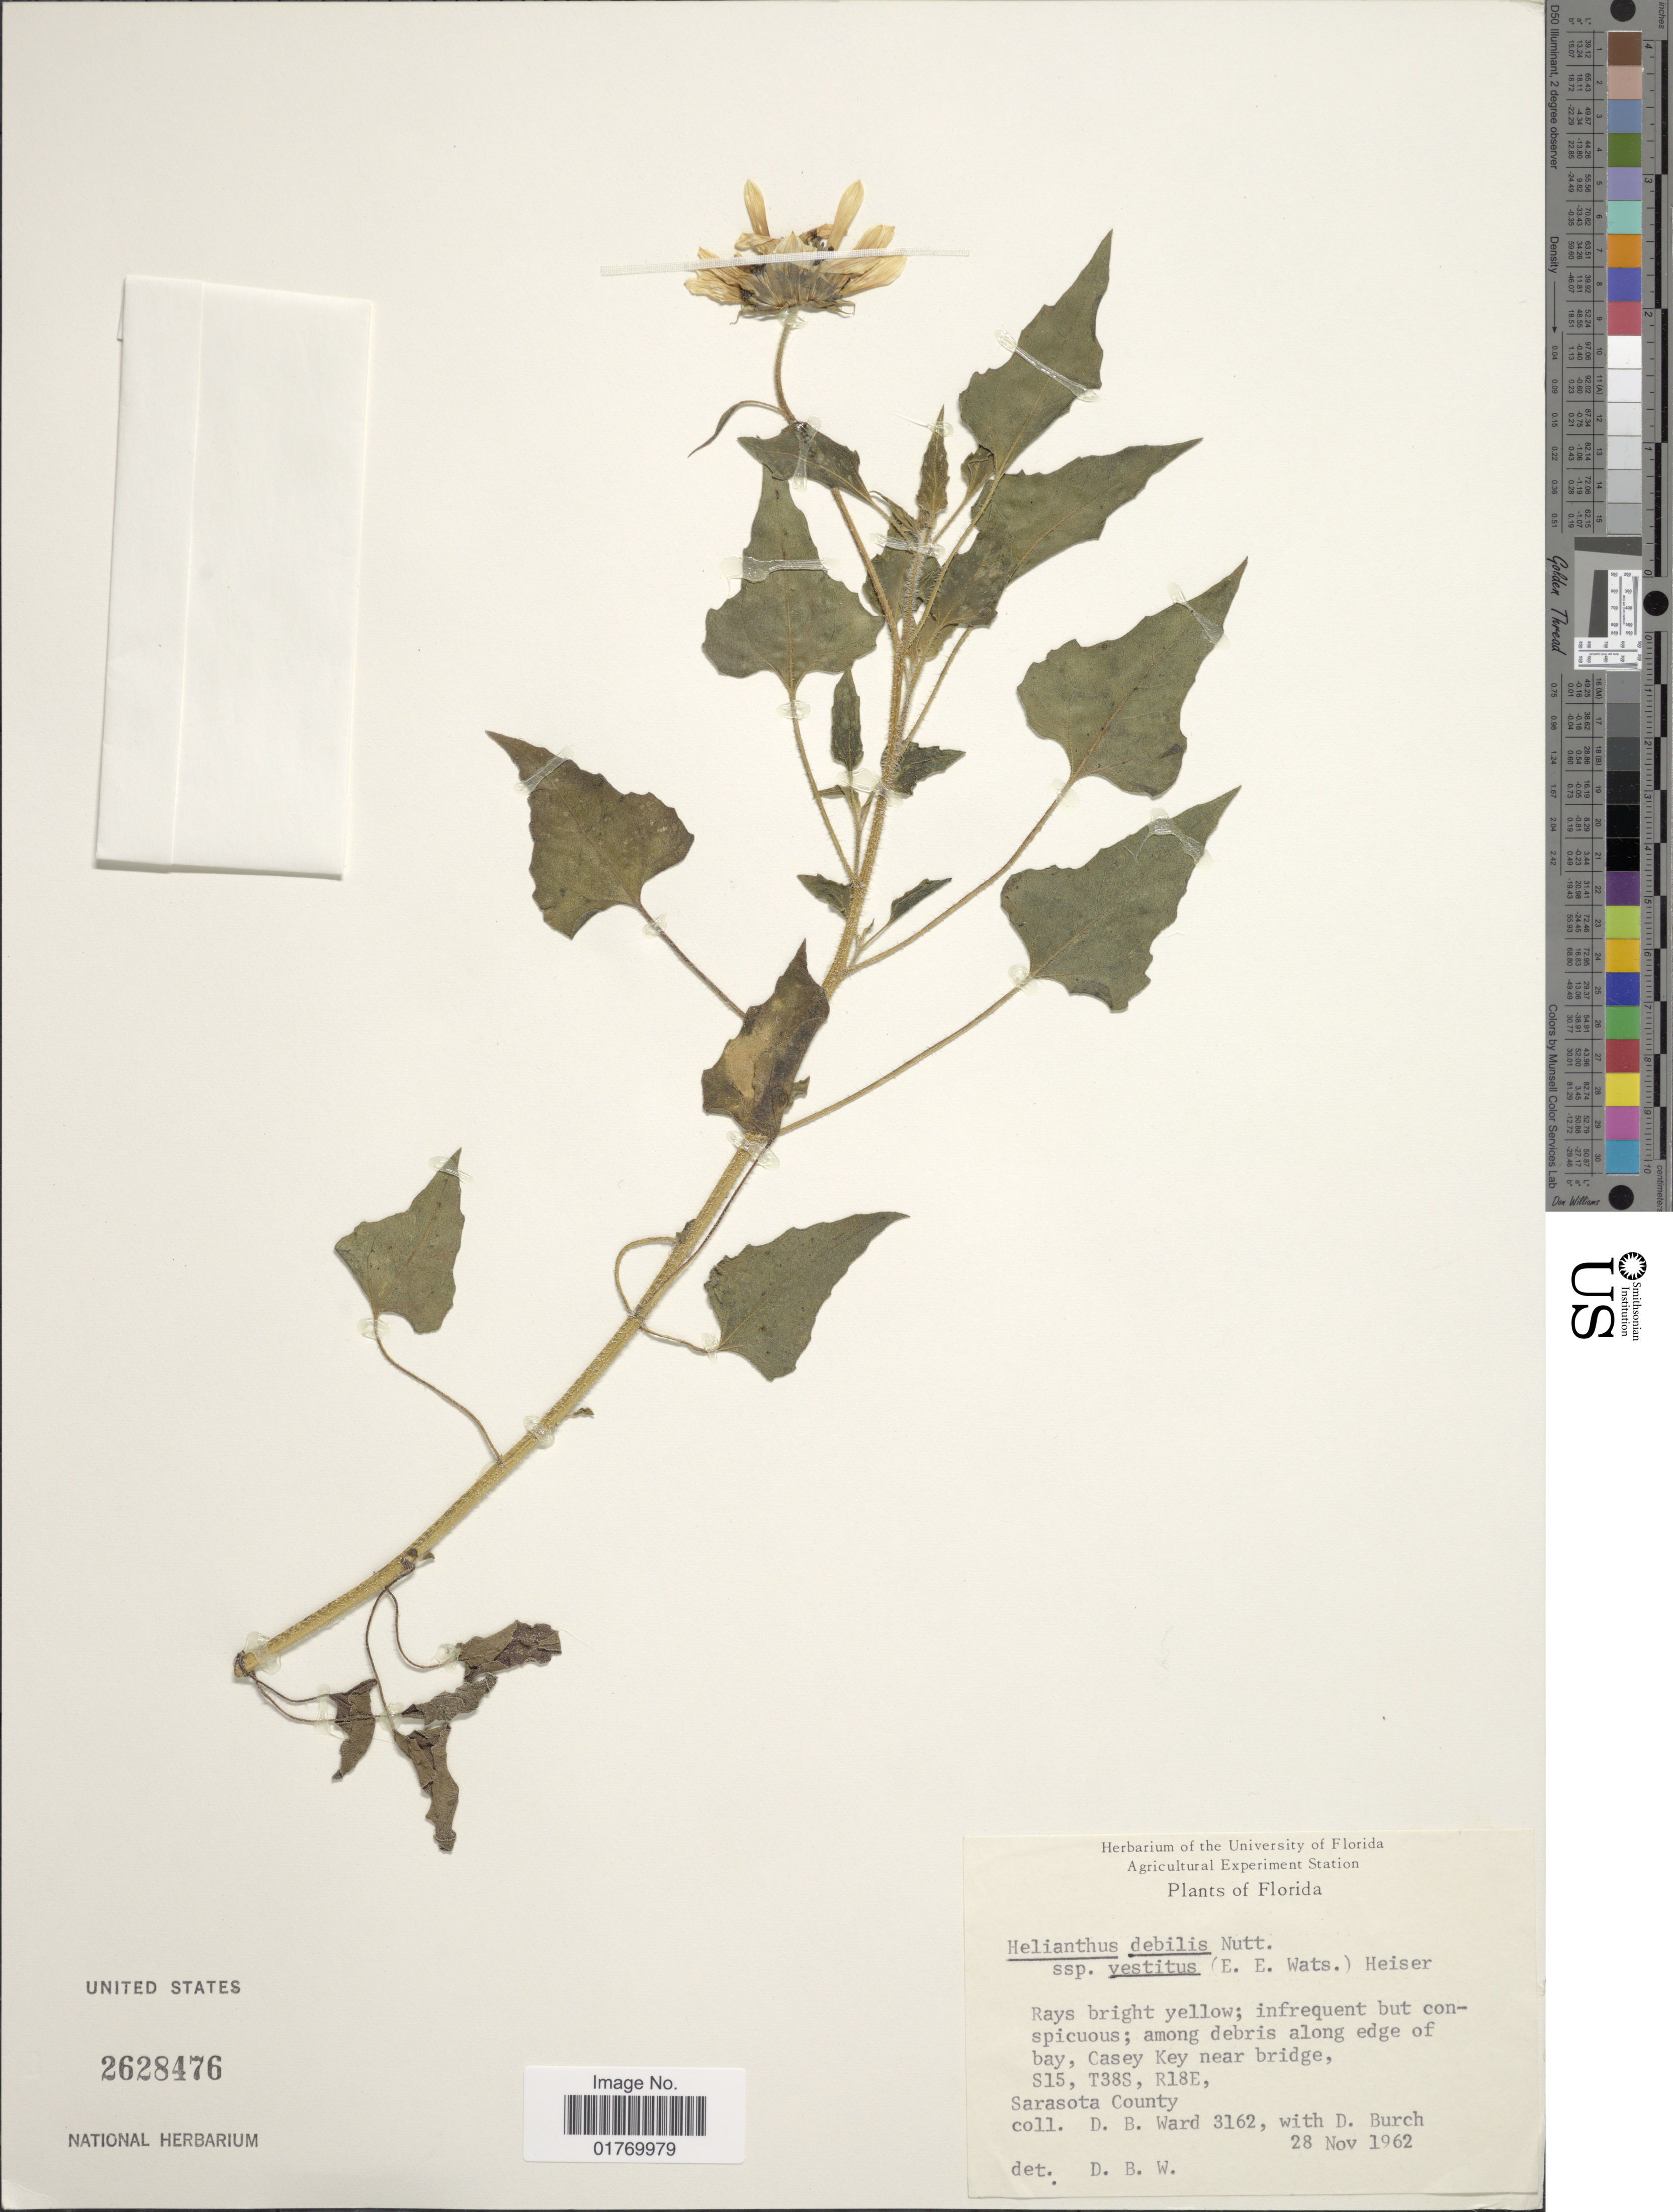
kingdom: Plantae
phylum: Tracheophyta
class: Magnoliopsida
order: Asterales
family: Asteraceae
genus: Helianthus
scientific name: Helianthus debilis subsp. vestitus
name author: Heiser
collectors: D. B. Ward & D. Burch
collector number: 3162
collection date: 1962-11-28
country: United States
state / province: Florida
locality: Among debris along edge of bay, Casey Kay near bridge, S15, T38S, R18E. Sarasota County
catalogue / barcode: US 2628476